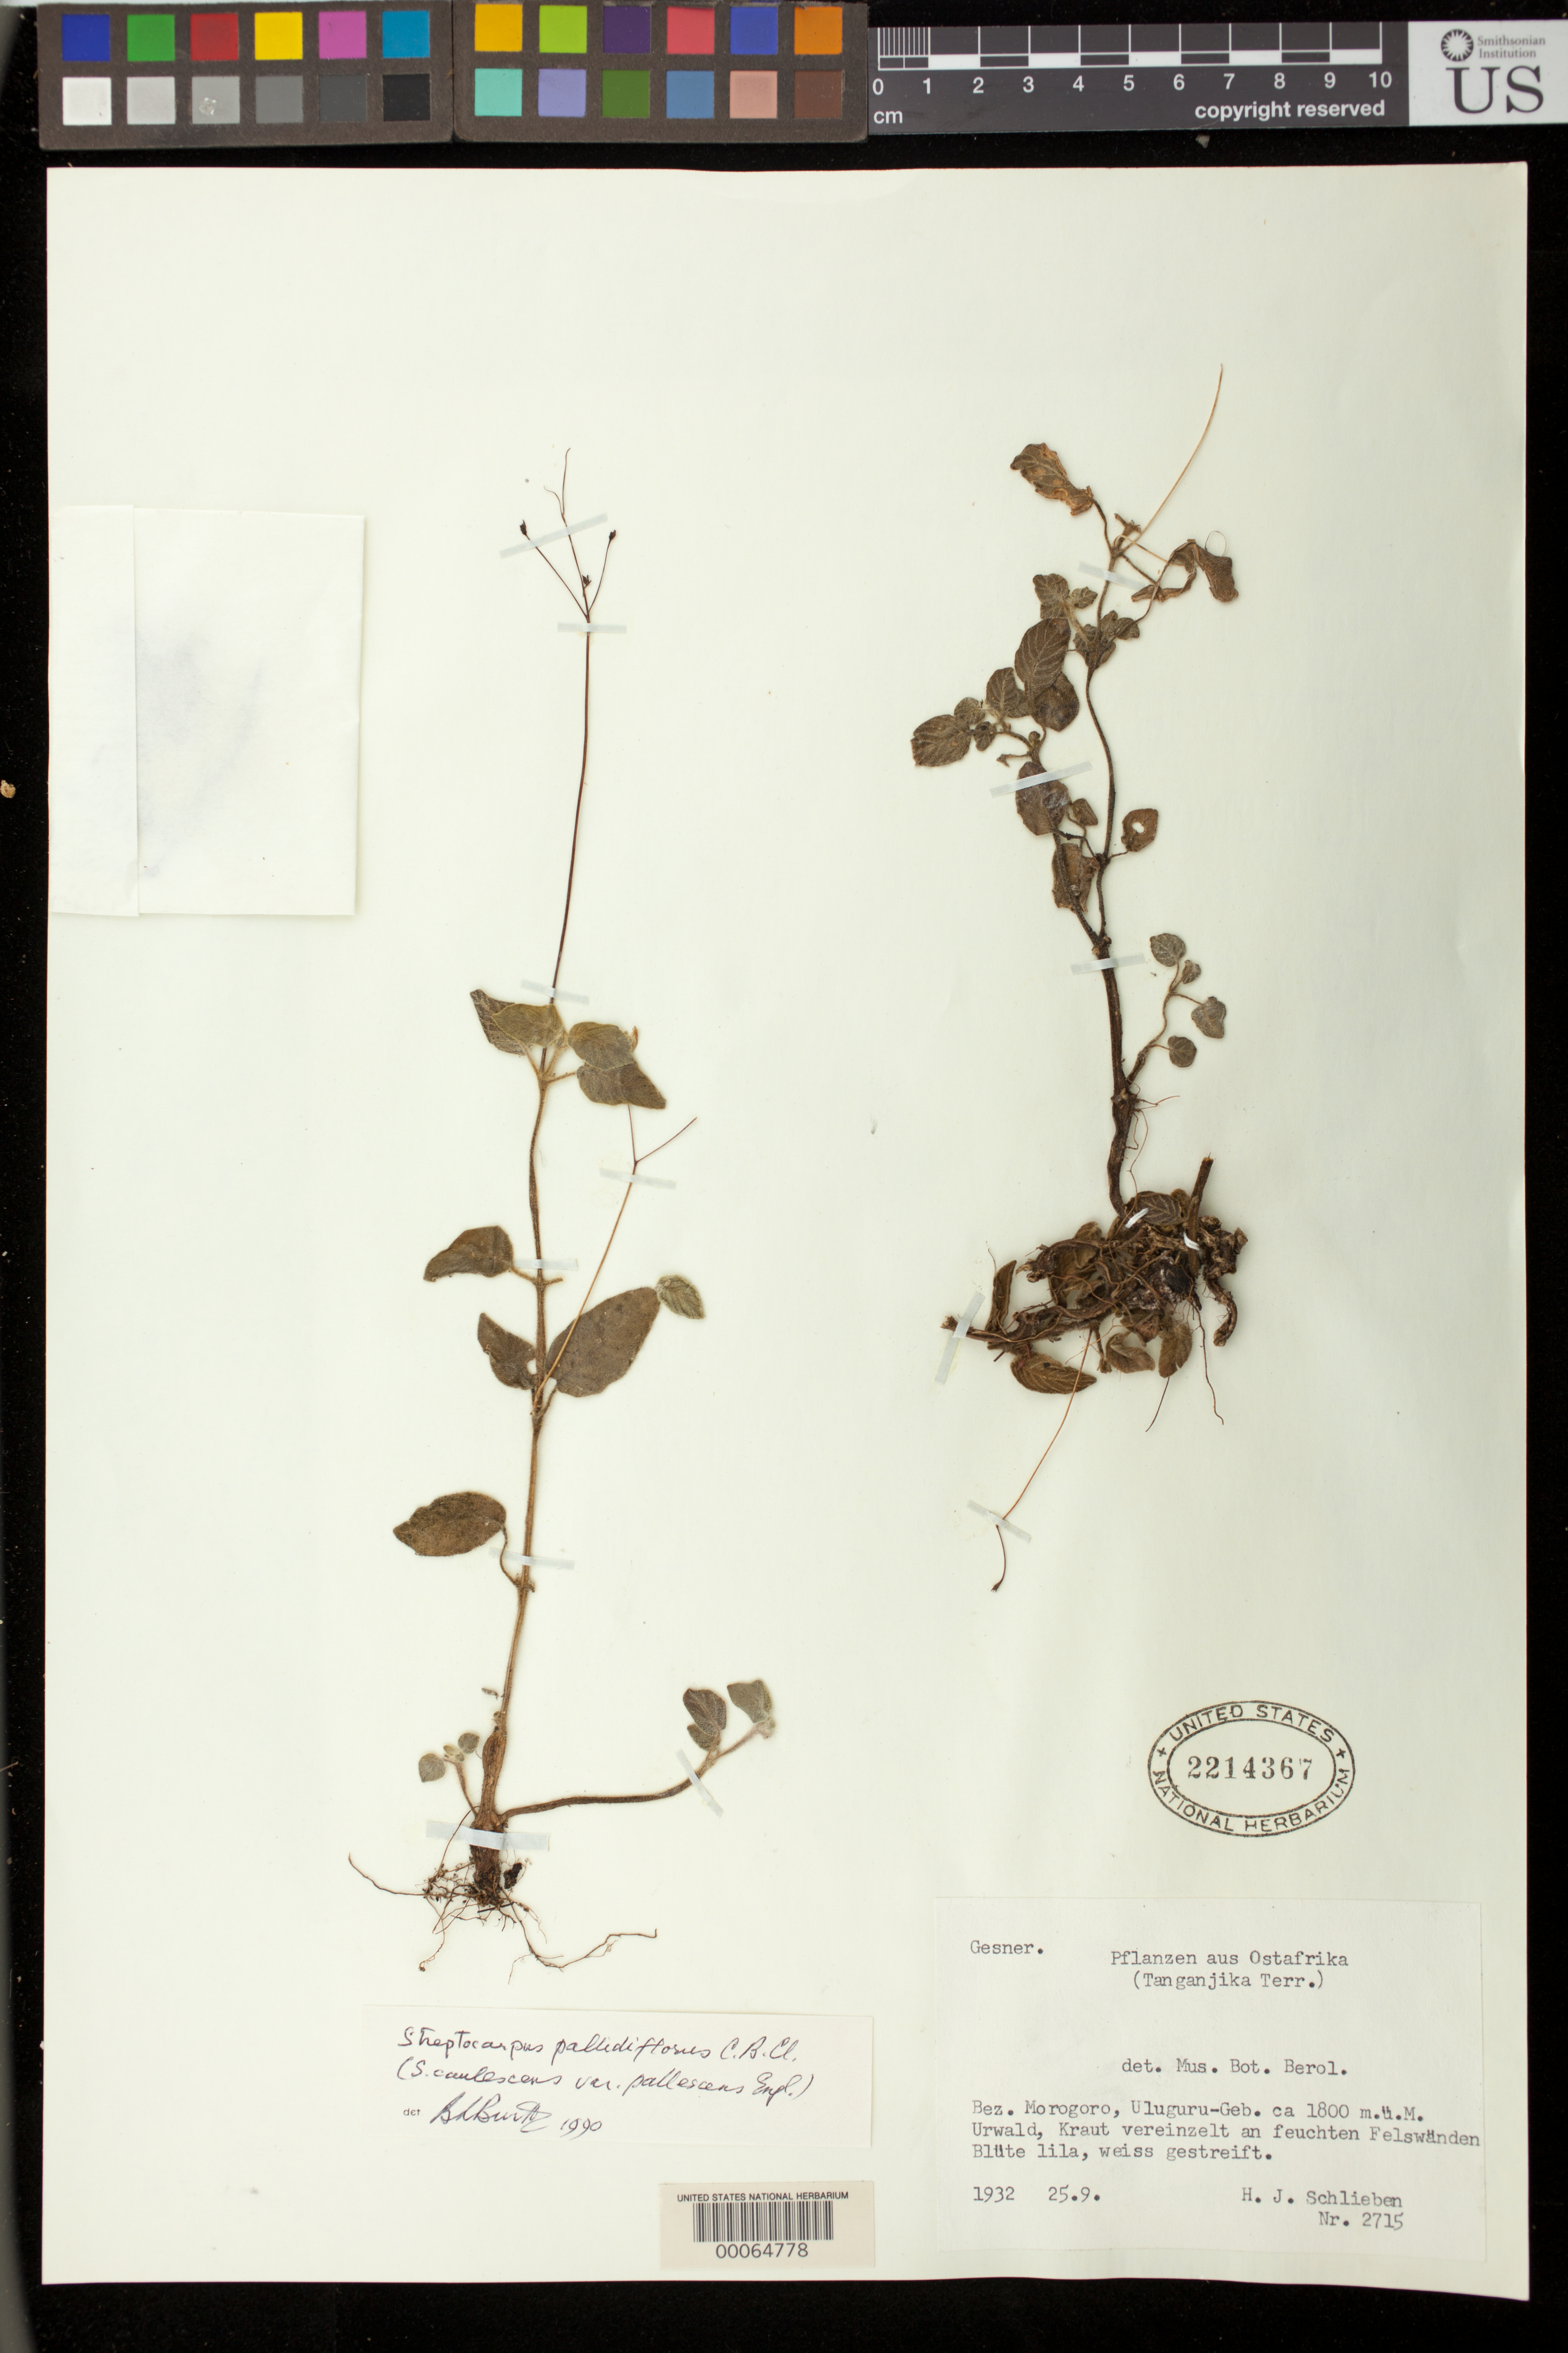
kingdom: Plantae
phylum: Tracheophyta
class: Magnoliopsida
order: Lamiales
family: Gesneriaceae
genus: Streptocarpus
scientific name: Streptocarpus pallidiflorus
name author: C.B. Clarke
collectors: H. J. Schlieben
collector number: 2715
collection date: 1932-09-25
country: Tanzania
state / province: Morogoro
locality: Bez. Morogoro, Uluguru-Geb.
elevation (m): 1800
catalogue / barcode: US 2214367